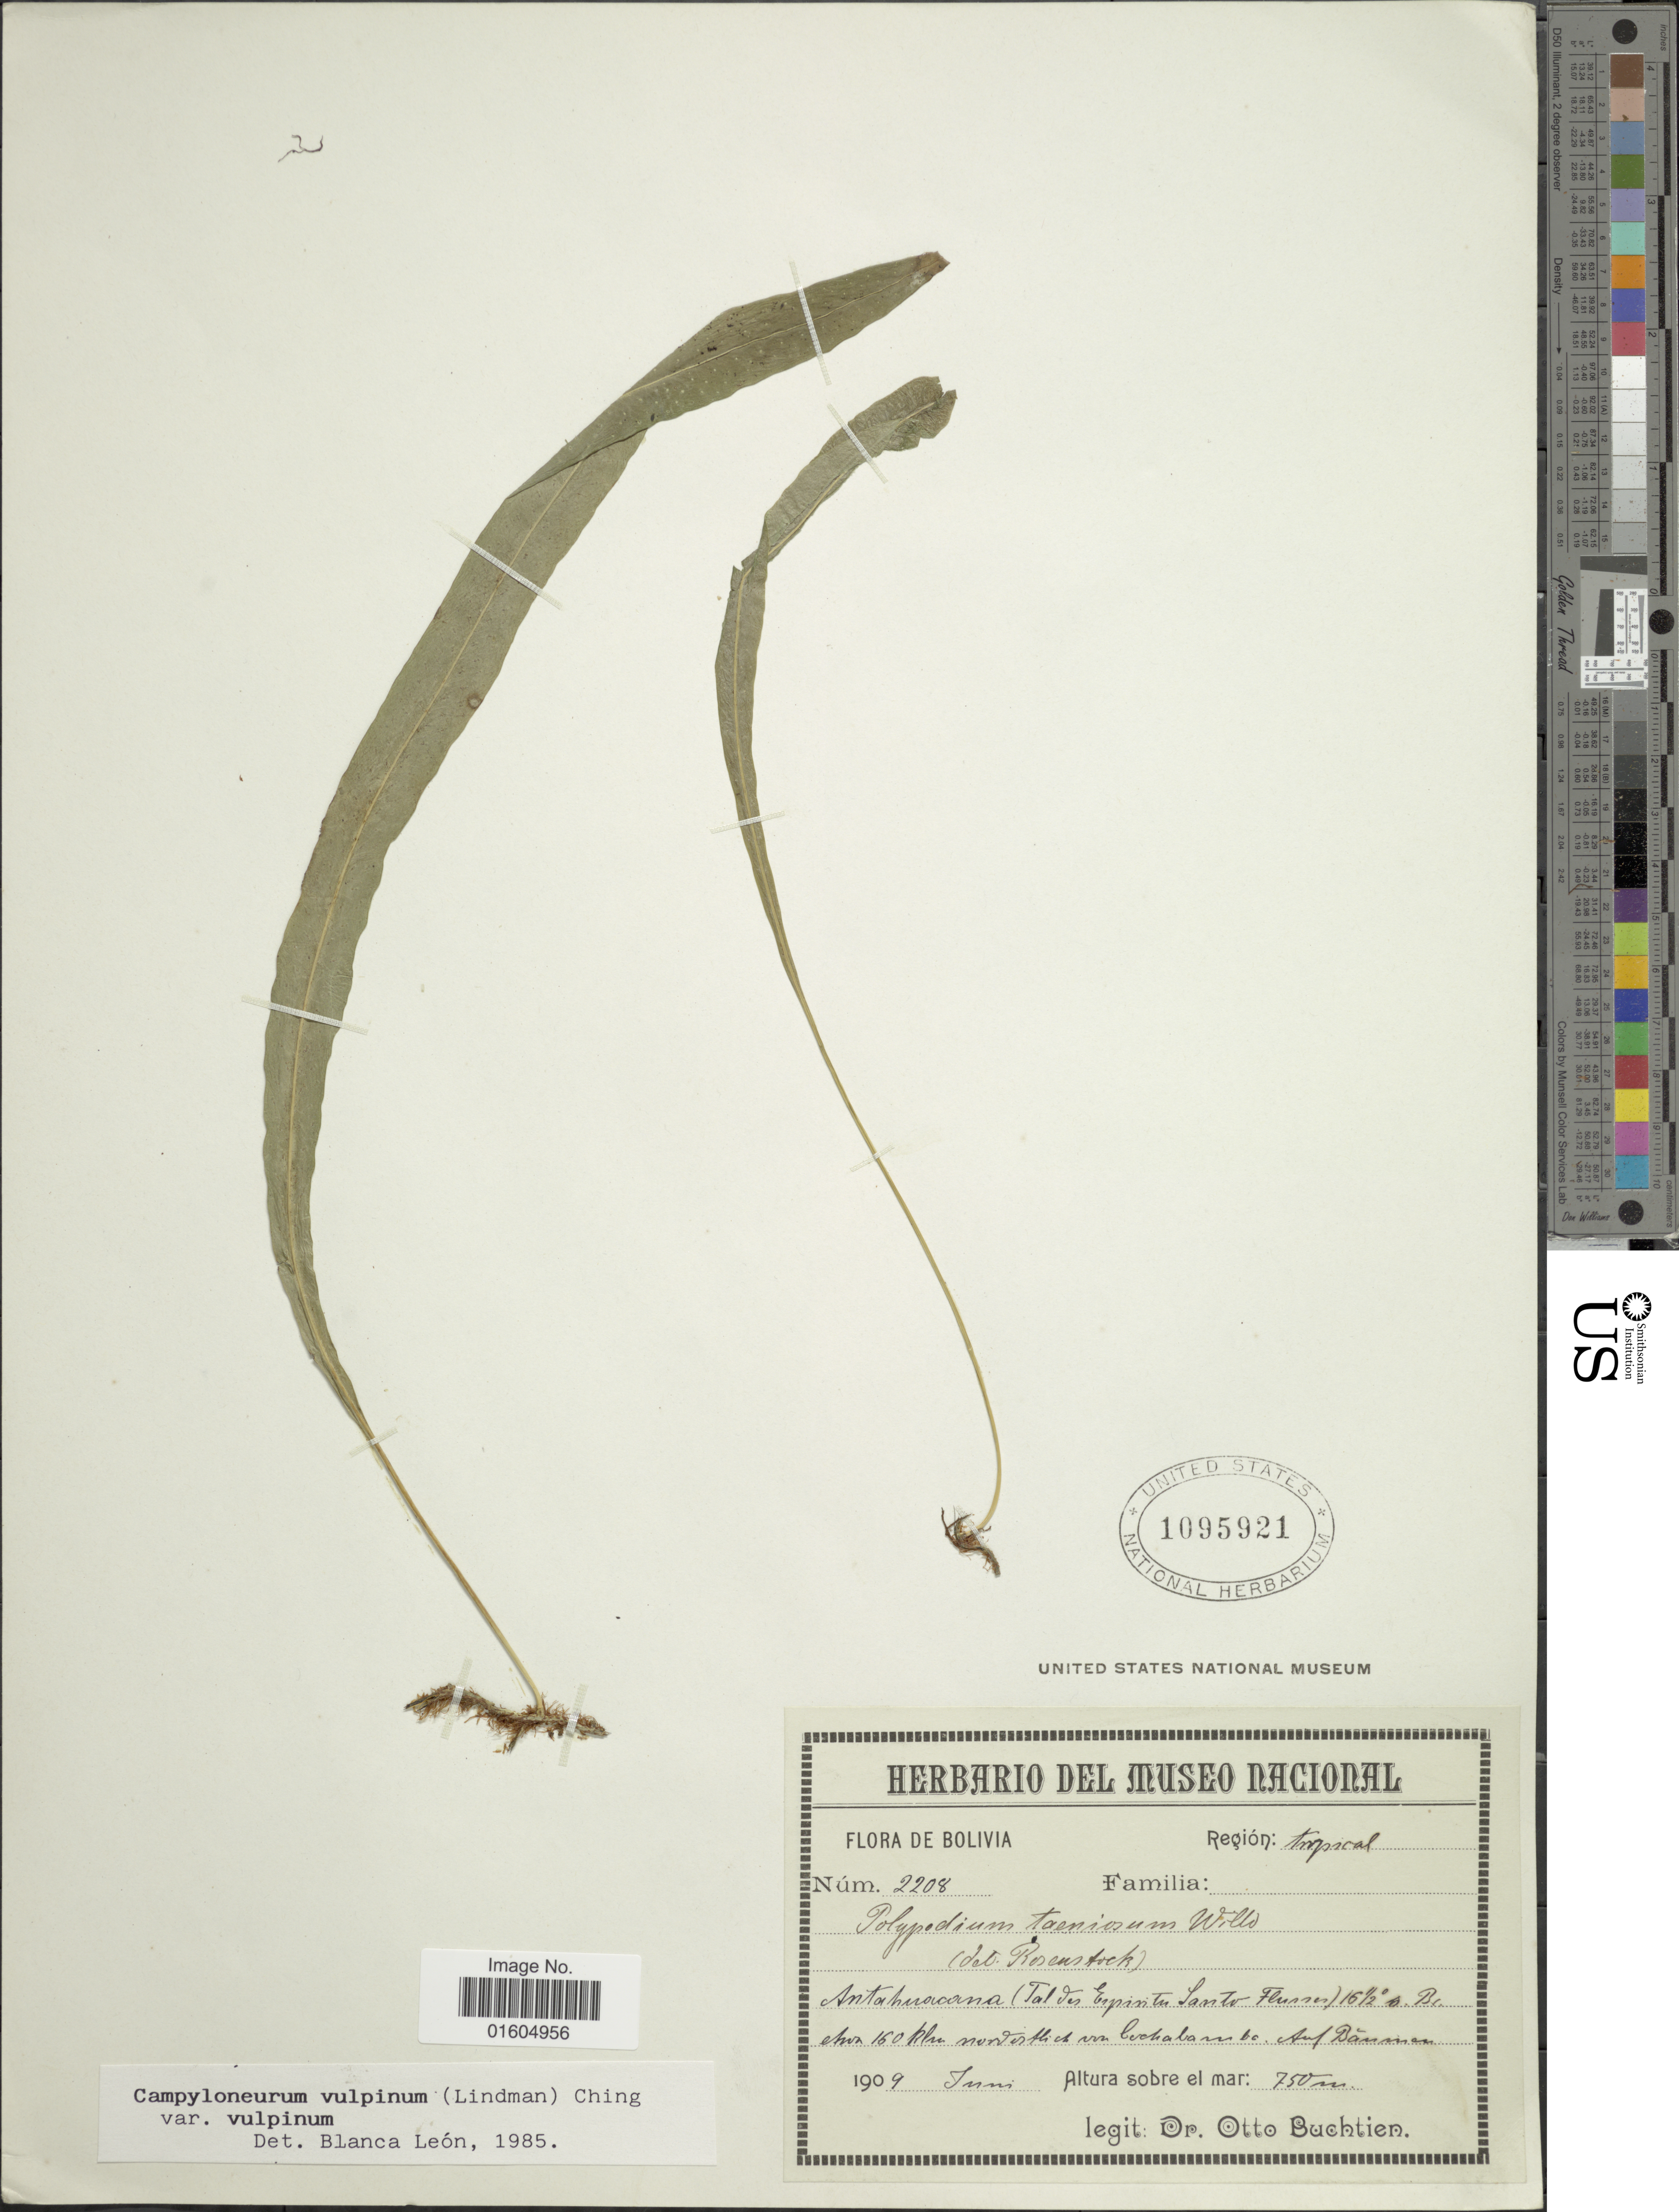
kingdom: Plantae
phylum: Tracheophyta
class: Polypodiopsida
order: Polypodiales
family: Polypodiaceae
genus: Campyloneurum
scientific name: Campyloneurum vulpinum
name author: (Lindm.) Ching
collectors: O. Buchtien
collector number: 2208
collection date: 1909-06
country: Bolivia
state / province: Cochabamba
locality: Region tropical. Antahuacana (Valley Espiritu Santo River) 160 km N from Cochabamba.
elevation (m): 750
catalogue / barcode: US 1095921